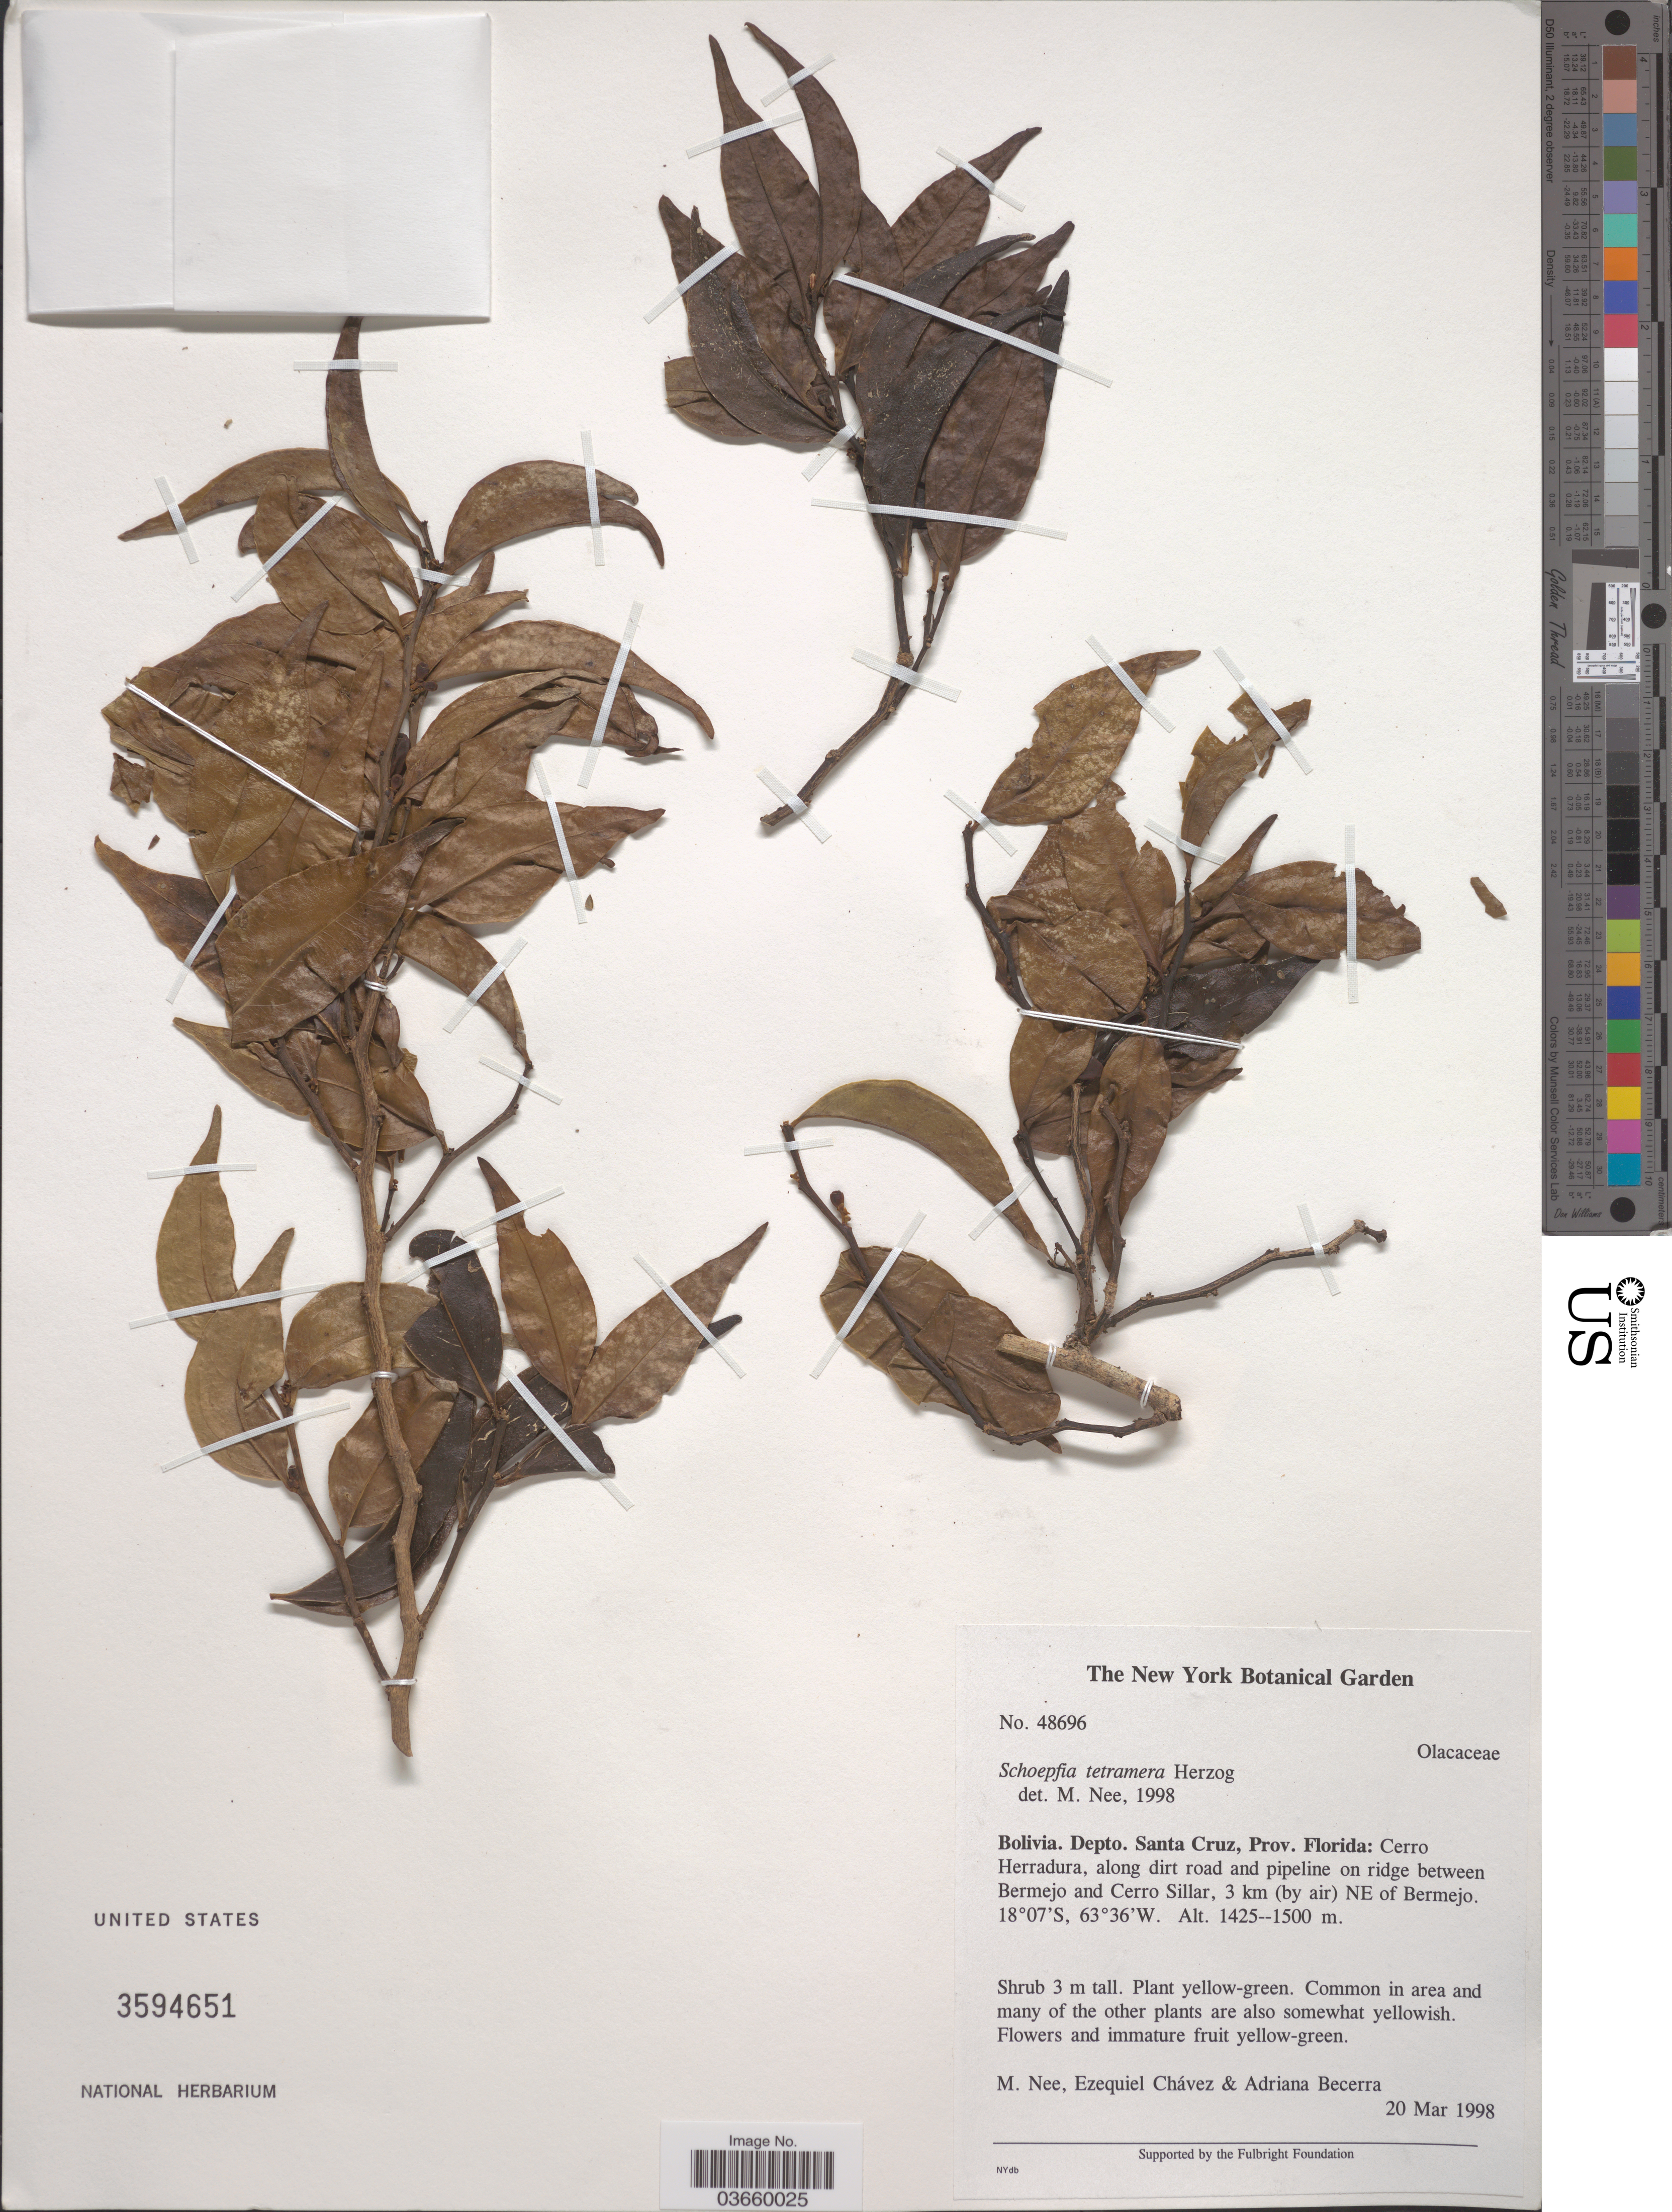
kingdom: Plantae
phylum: Tracheophyta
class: Magnoliopsida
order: Santalales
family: Schoepfiaceae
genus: Schoepfia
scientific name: Schoepfia tetramera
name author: Herzog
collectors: M. Nee, E. Chávez & A. Becerra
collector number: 48696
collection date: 1998-03-20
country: Bolivia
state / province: Santa Cruz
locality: Depto. Santa Cruz, Prov. Florida: Cerro Herradura, along dirt road and pipeline on ridge between Bermejo and Cerro Sillar, 3 km (by air) NE of Bermejo.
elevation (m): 1425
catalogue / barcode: US 3594651